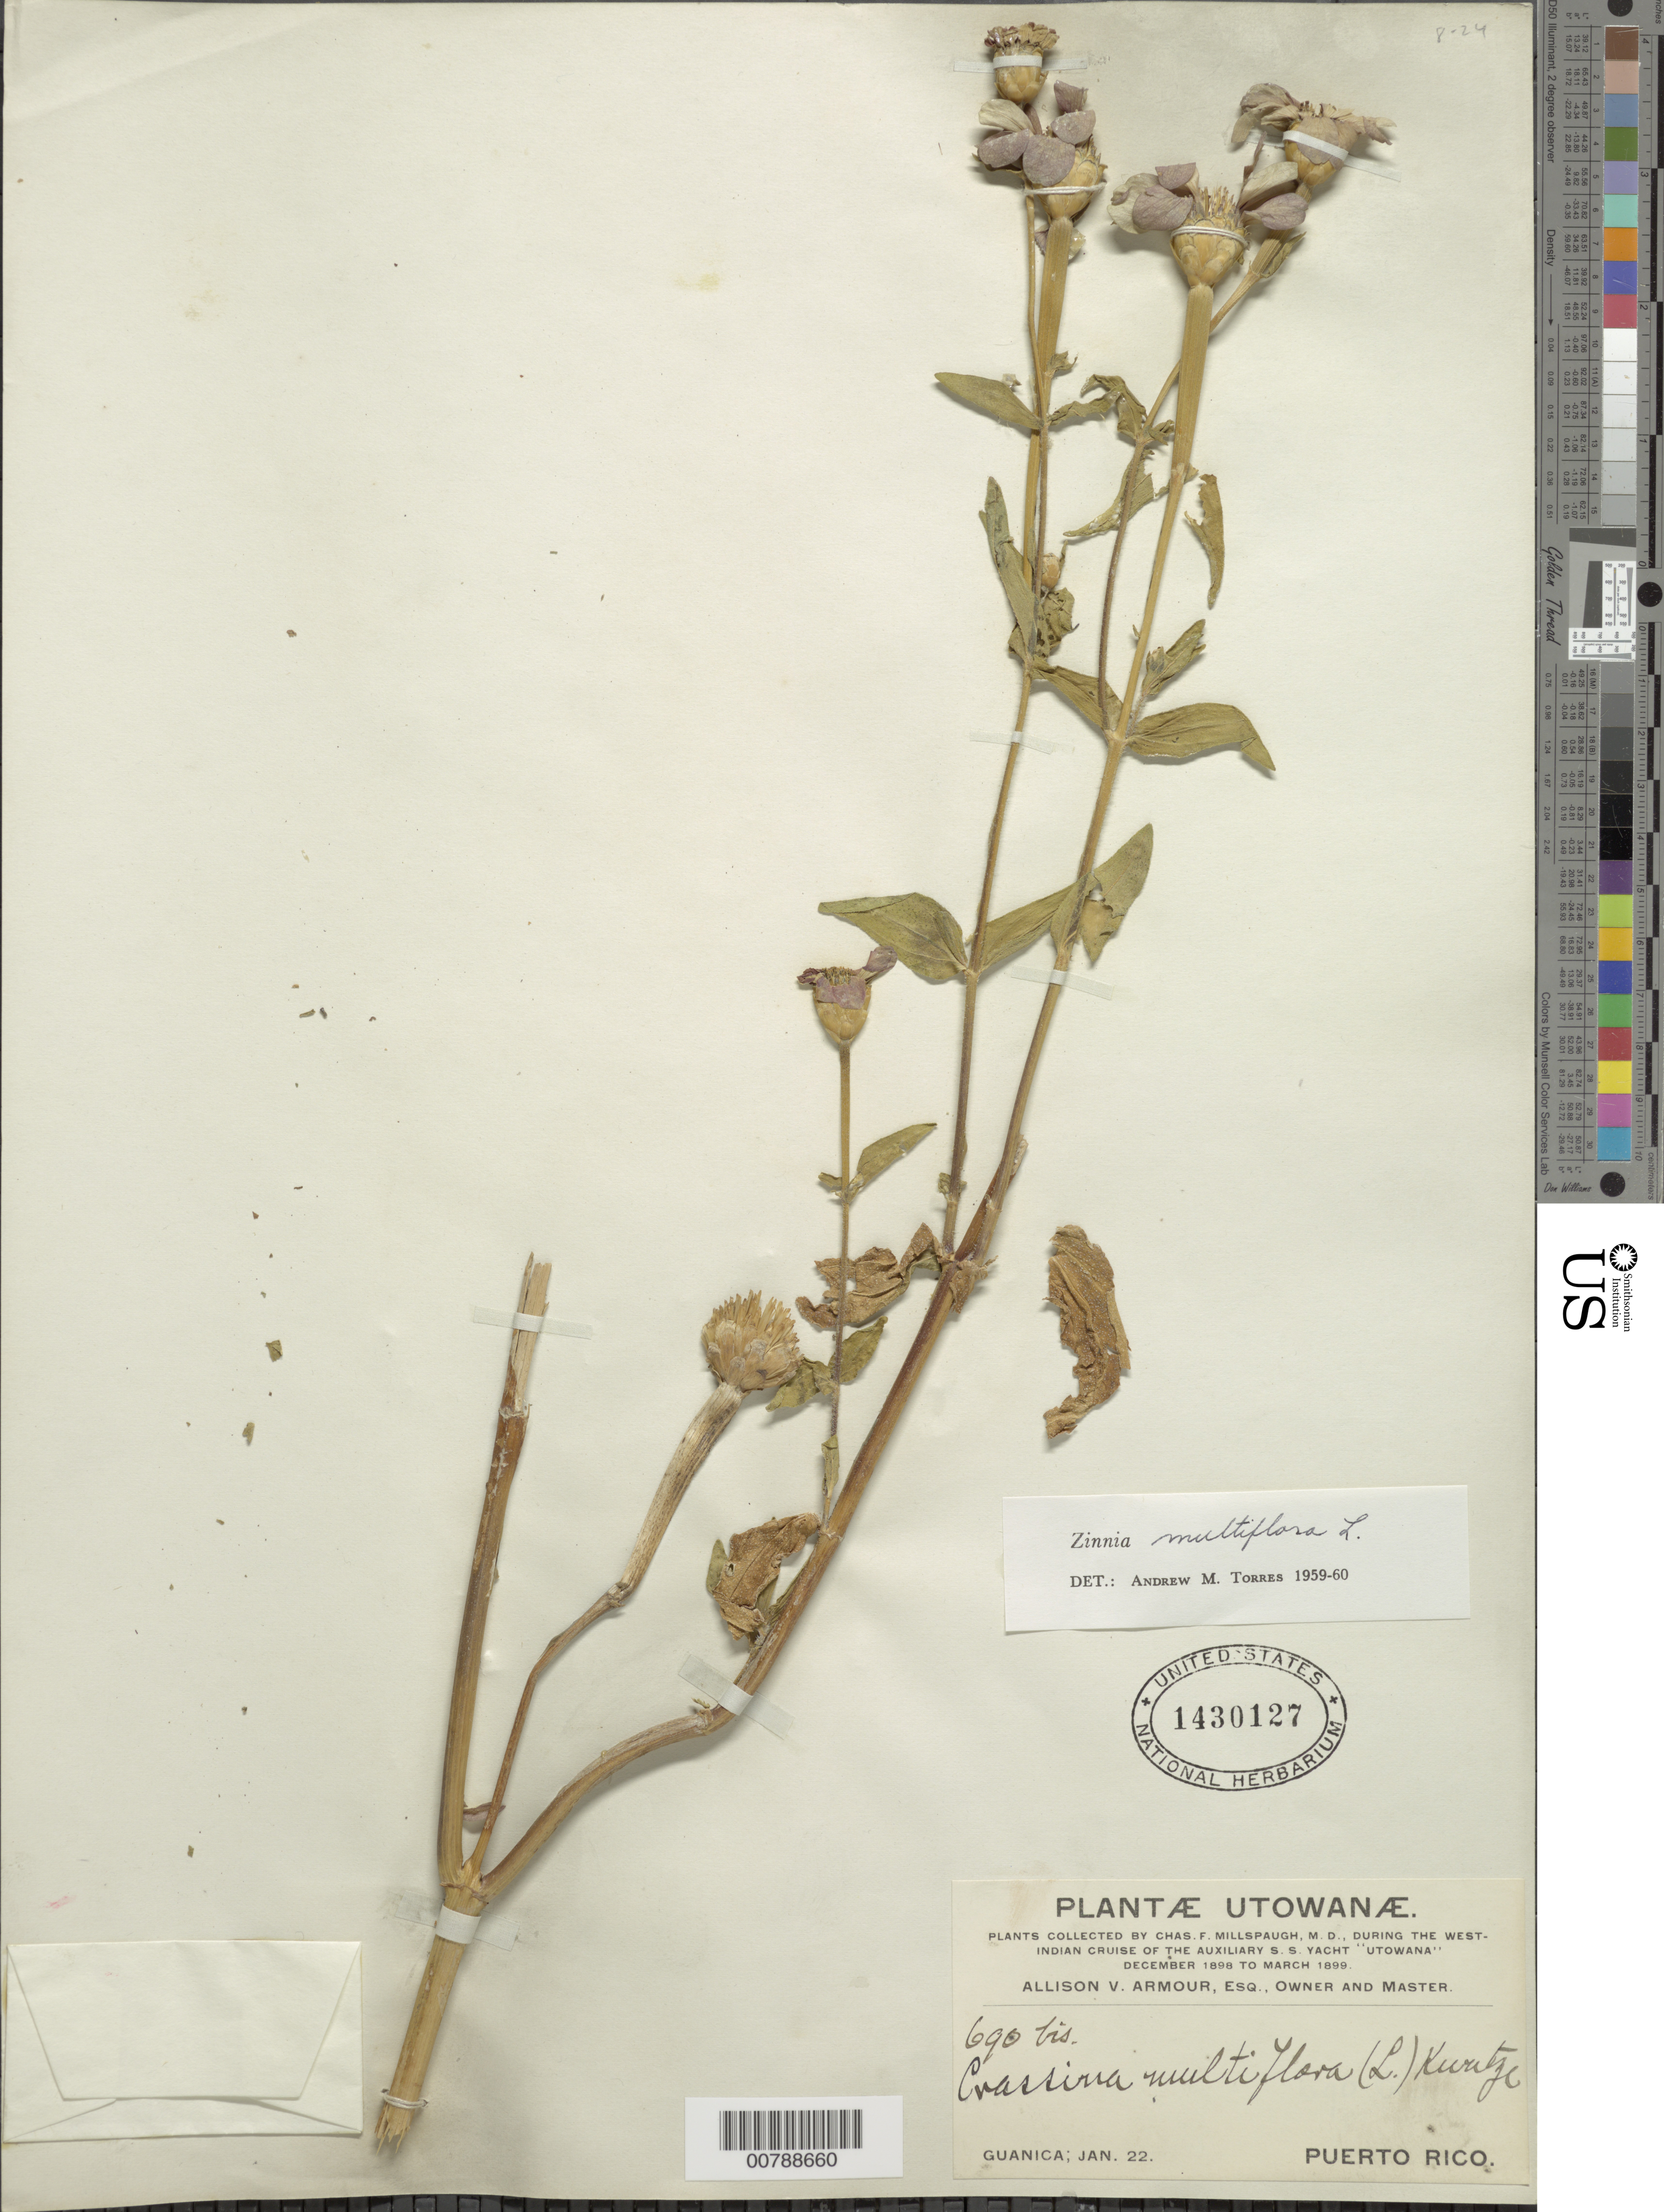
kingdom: Plantae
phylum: Tracheophyta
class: Magnoliopsida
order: Asterales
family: Asteraceae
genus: Zinnia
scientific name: Zinnia peruviana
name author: (L.) L.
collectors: C. F. Millspaugh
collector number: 690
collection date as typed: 22 Jan 1899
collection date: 1899-01-22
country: Puerto Rico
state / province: Guánica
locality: Guanica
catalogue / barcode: US 1430127